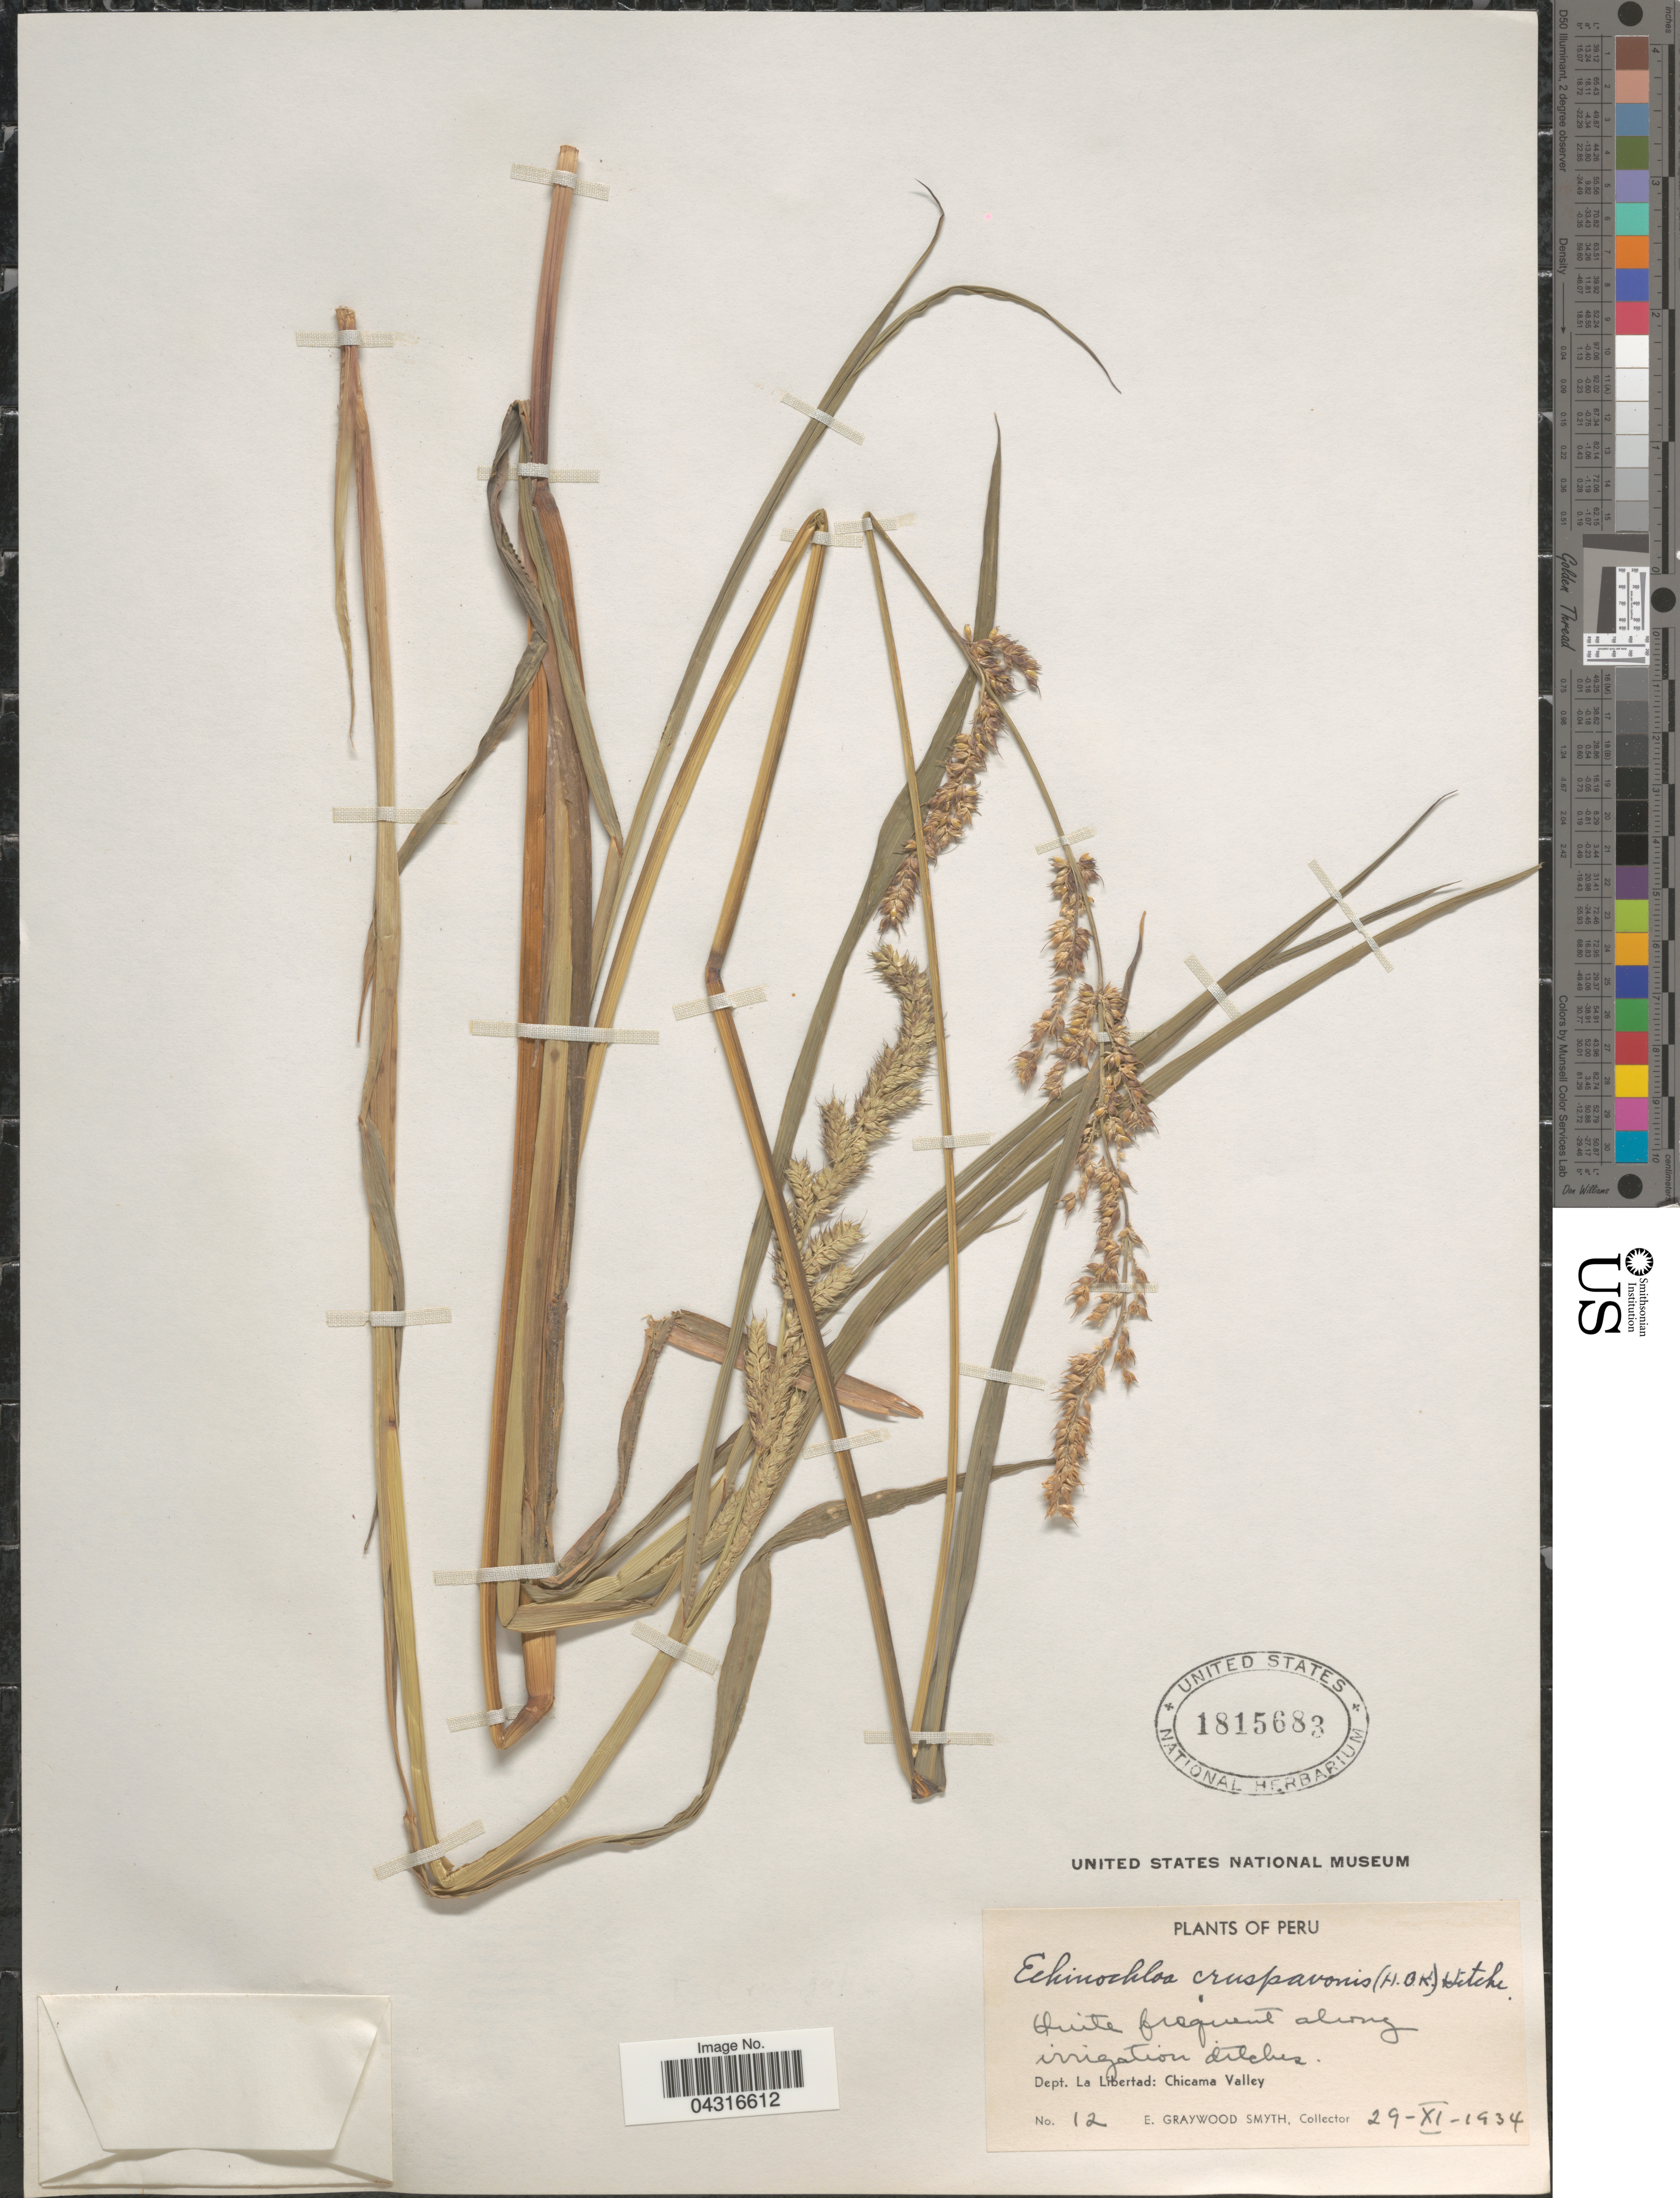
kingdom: Plantae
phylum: Tracheophyta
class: Liliopsida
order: Poales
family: Poaceae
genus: Echinochloa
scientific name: Echinochloa crus-pavonis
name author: (Kunth) Schult.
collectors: E. G. Smyth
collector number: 12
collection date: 1934-11-29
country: Peru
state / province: La Libertad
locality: Dept. La Libertad: Chicama Valley.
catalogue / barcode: US 1815683